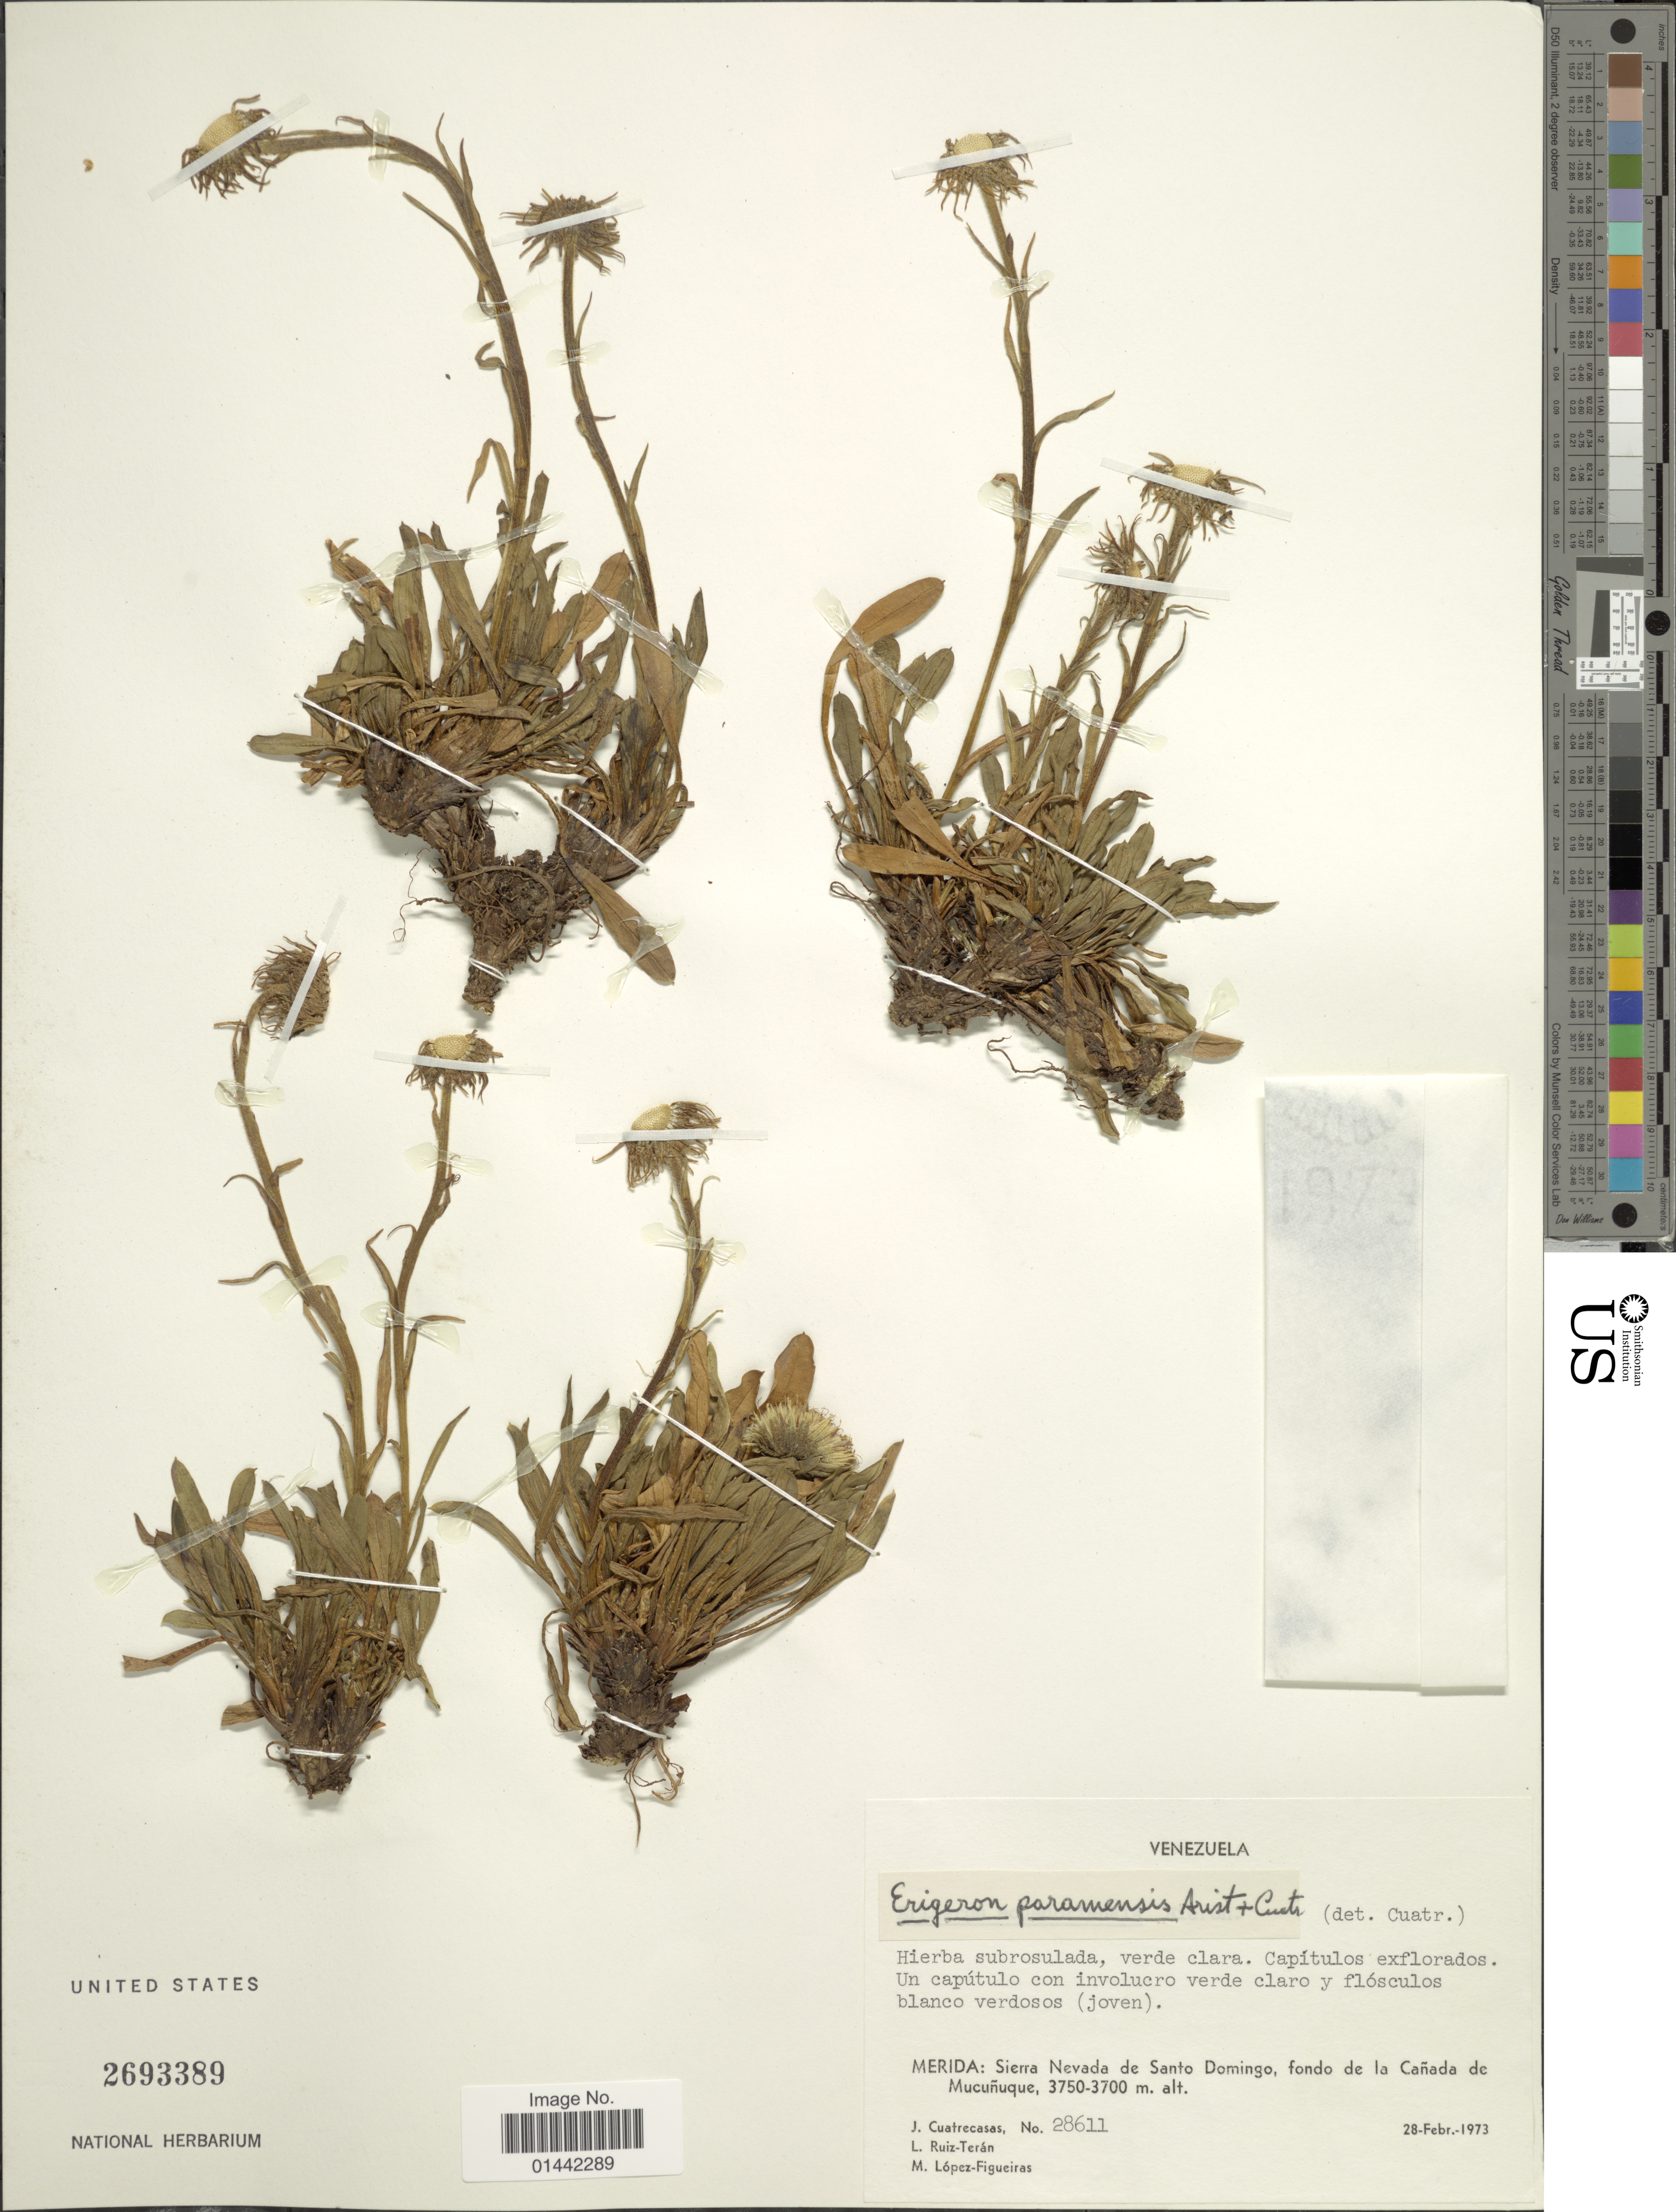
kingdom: Plantae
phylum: Tracheophyta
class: Magnoliopsida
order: Asterales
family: Asteraceae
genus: Erigeron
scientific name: Erigeron paramensis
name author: Aristeg. & Cuatrec.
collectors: L. E. Ruíz-Terán & M. Figueras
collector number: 28611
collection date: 1973-02-28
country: Venezuela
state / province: Mérida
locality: Verde clara, Capítulos exflorados, un capútulo con involucro verde claro y flósculos blanco verdosos (joven), Sierra de Santo Domingo, fondo de la Cañade de Mucuñuque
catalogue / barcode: US 2693389